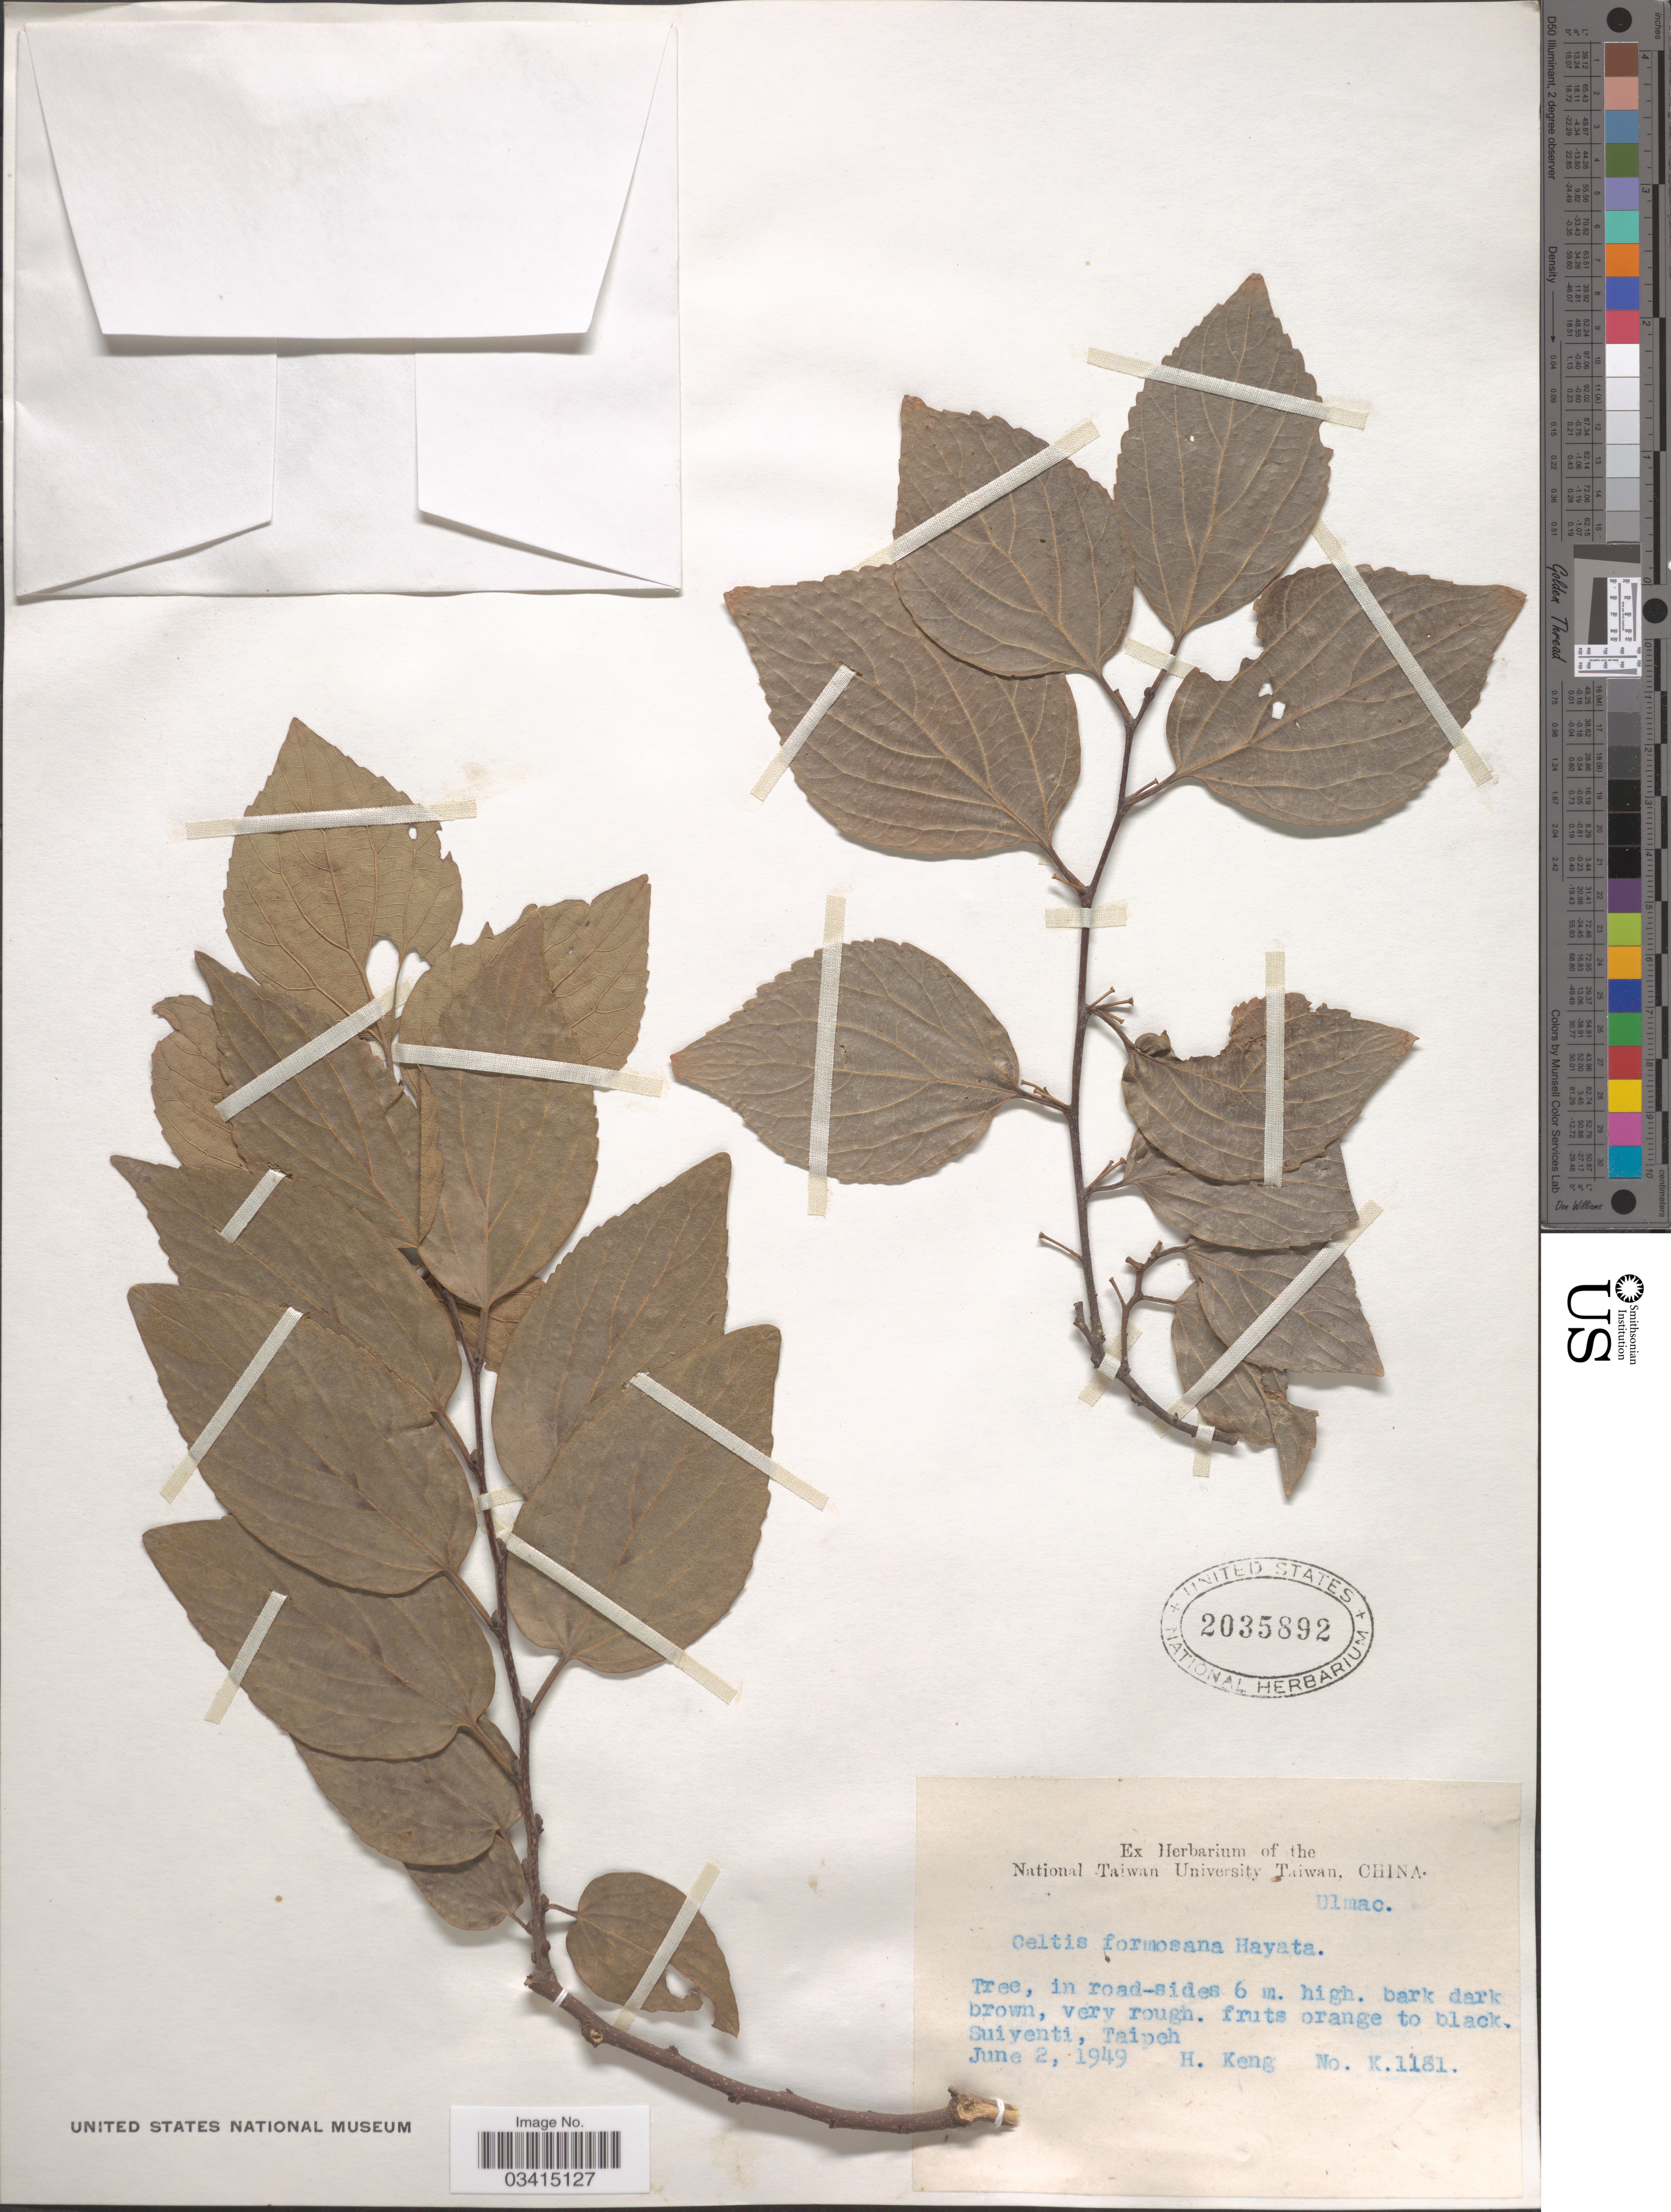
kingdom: Plantae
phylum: Tracheophyta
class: Magnoliopsida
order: Rosales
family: Cannabaceae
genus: Celtis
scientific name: Celtis formosana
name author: Hayata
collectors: H. Keng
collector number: K1181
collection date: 1949-06-02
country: Taiwan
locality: Suiyenti, Taipeh.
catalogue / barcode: US 2035892